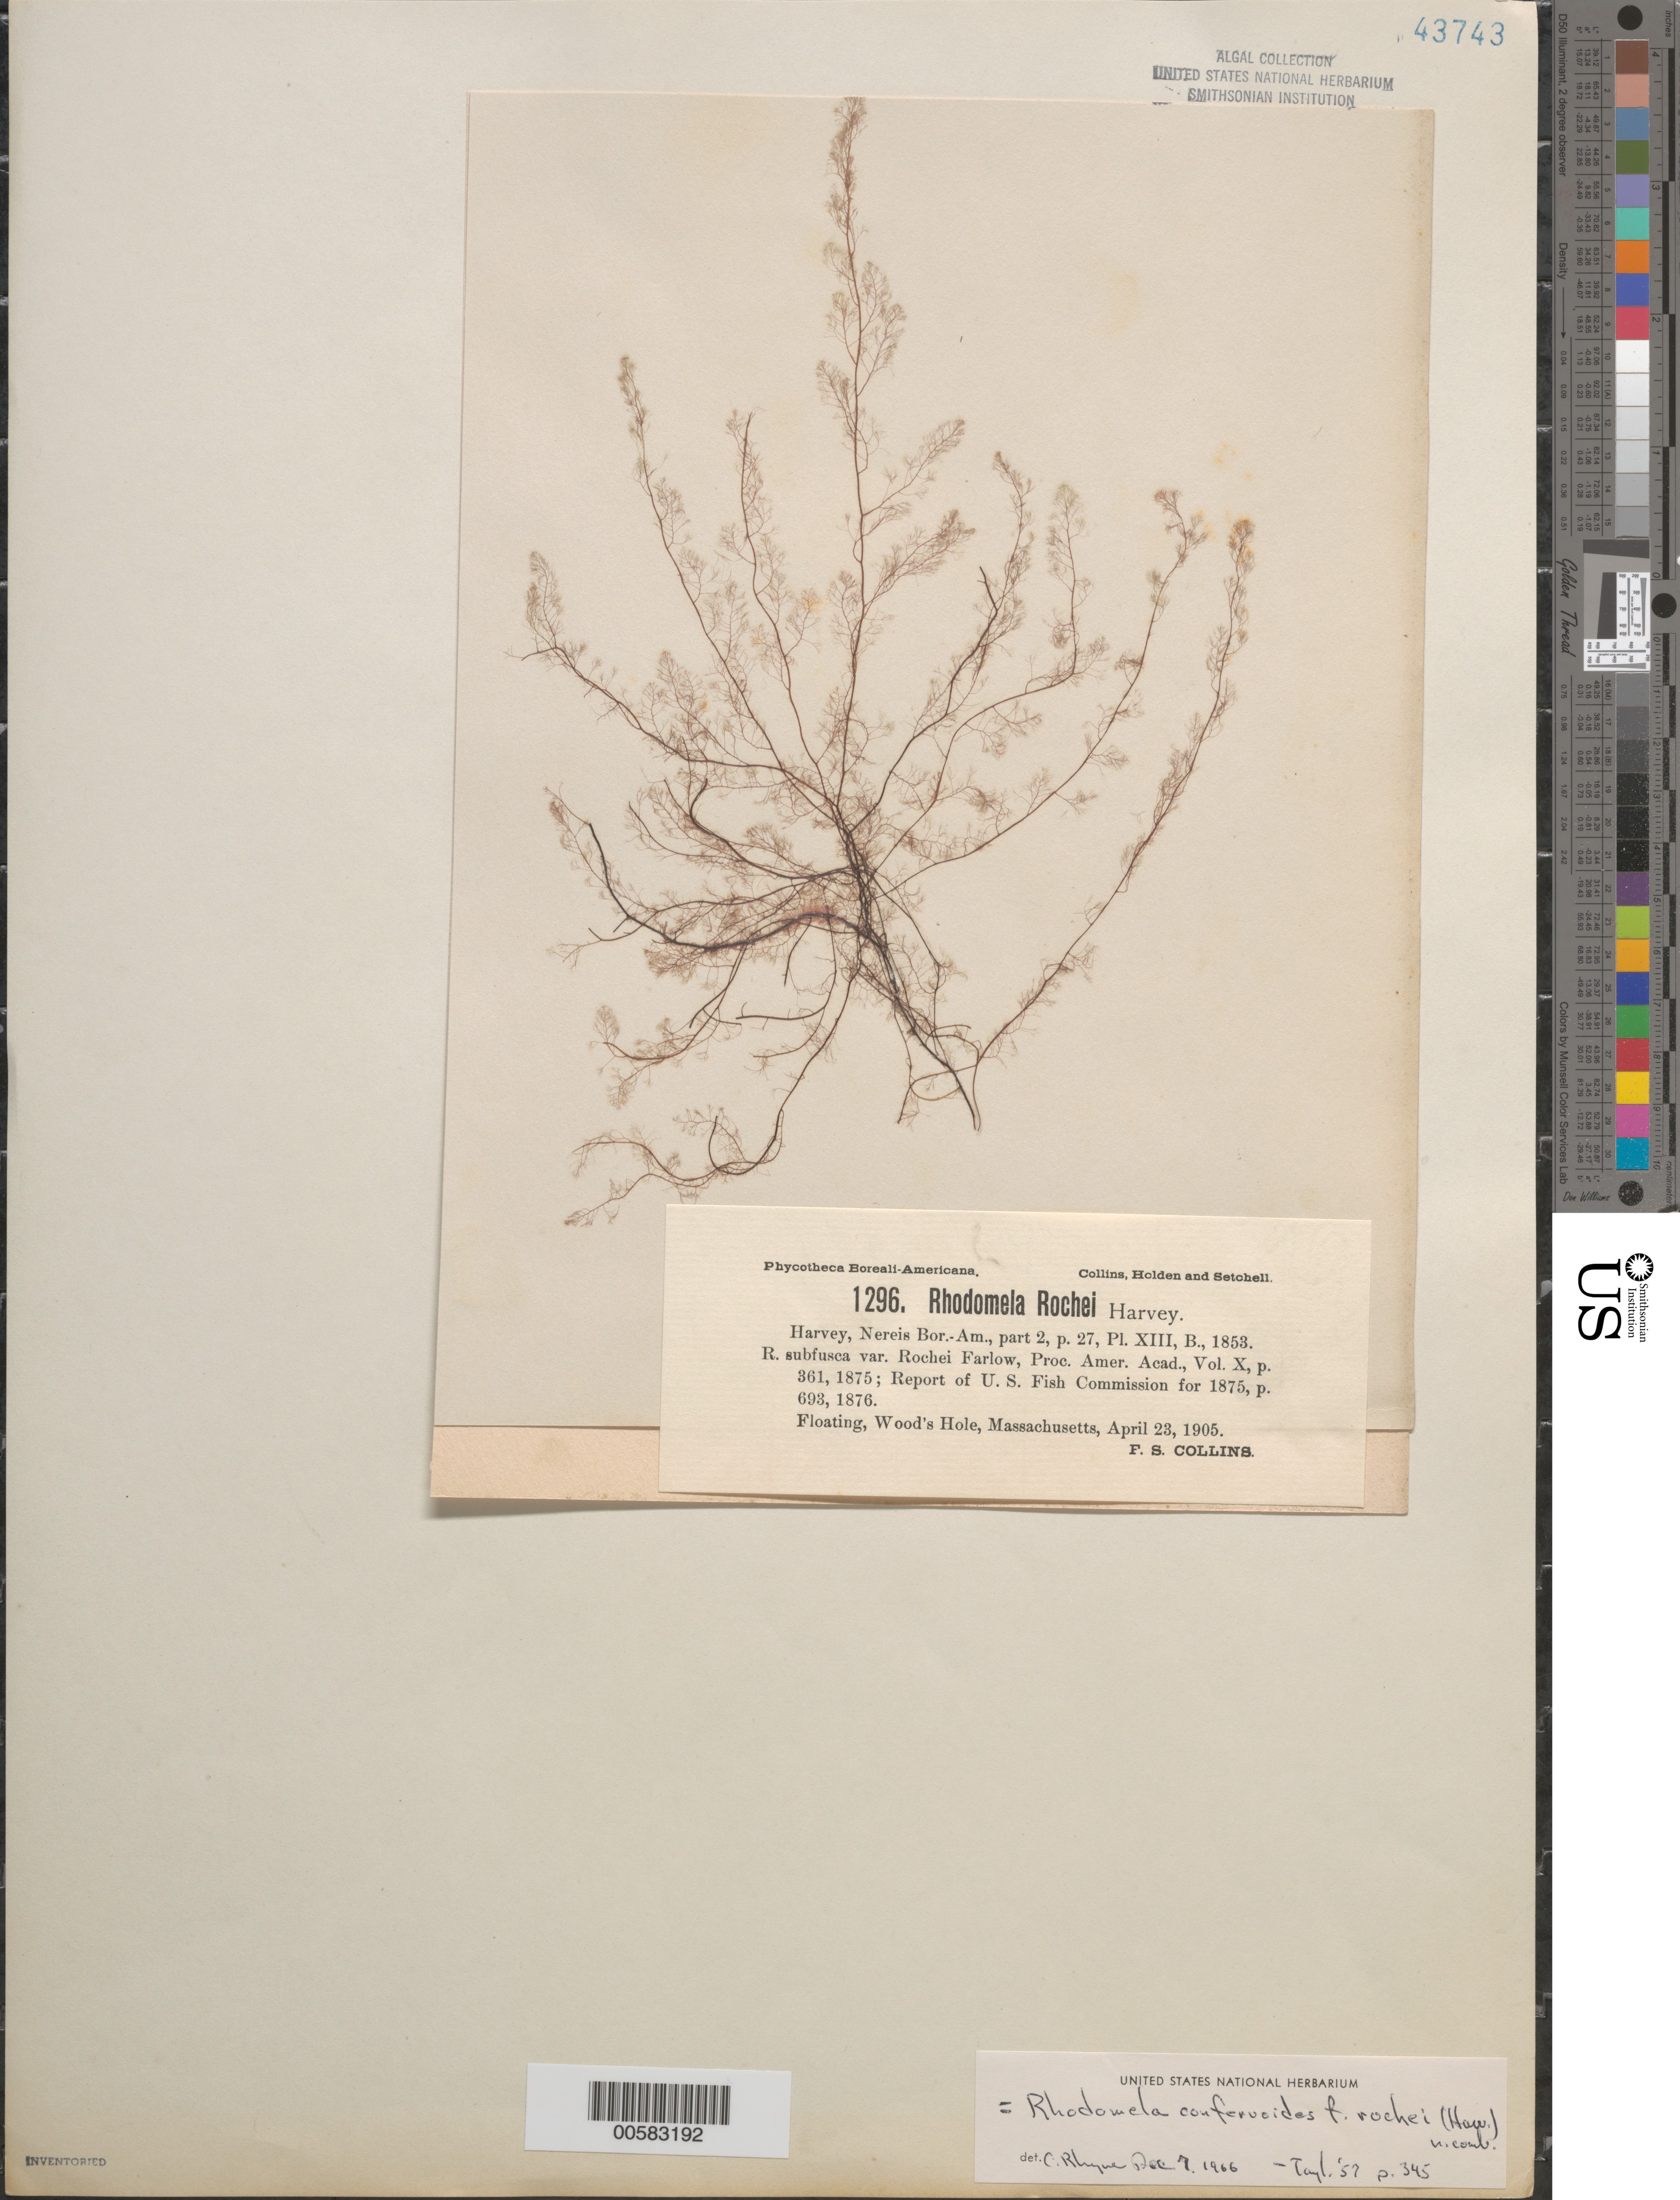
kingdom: Plantae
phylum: Rhodophyta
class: Florideophyceae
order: Ceramiales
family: Rhodomelaceae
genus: Rhodomela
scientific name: Rhodomela confervoides f. rochei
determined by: Rhyne, C. F.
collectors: F. Collins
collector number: PB-A 1296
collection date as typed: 23 Apr 1905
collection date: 1905-04-23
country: United States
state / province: Massachusetts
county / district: Barnstable County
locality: Woods Hole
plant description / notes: Collins, Holden & Setchell, Phycotheca Boreali-Americana, as Rhodomela rochei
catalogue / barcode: US 43743